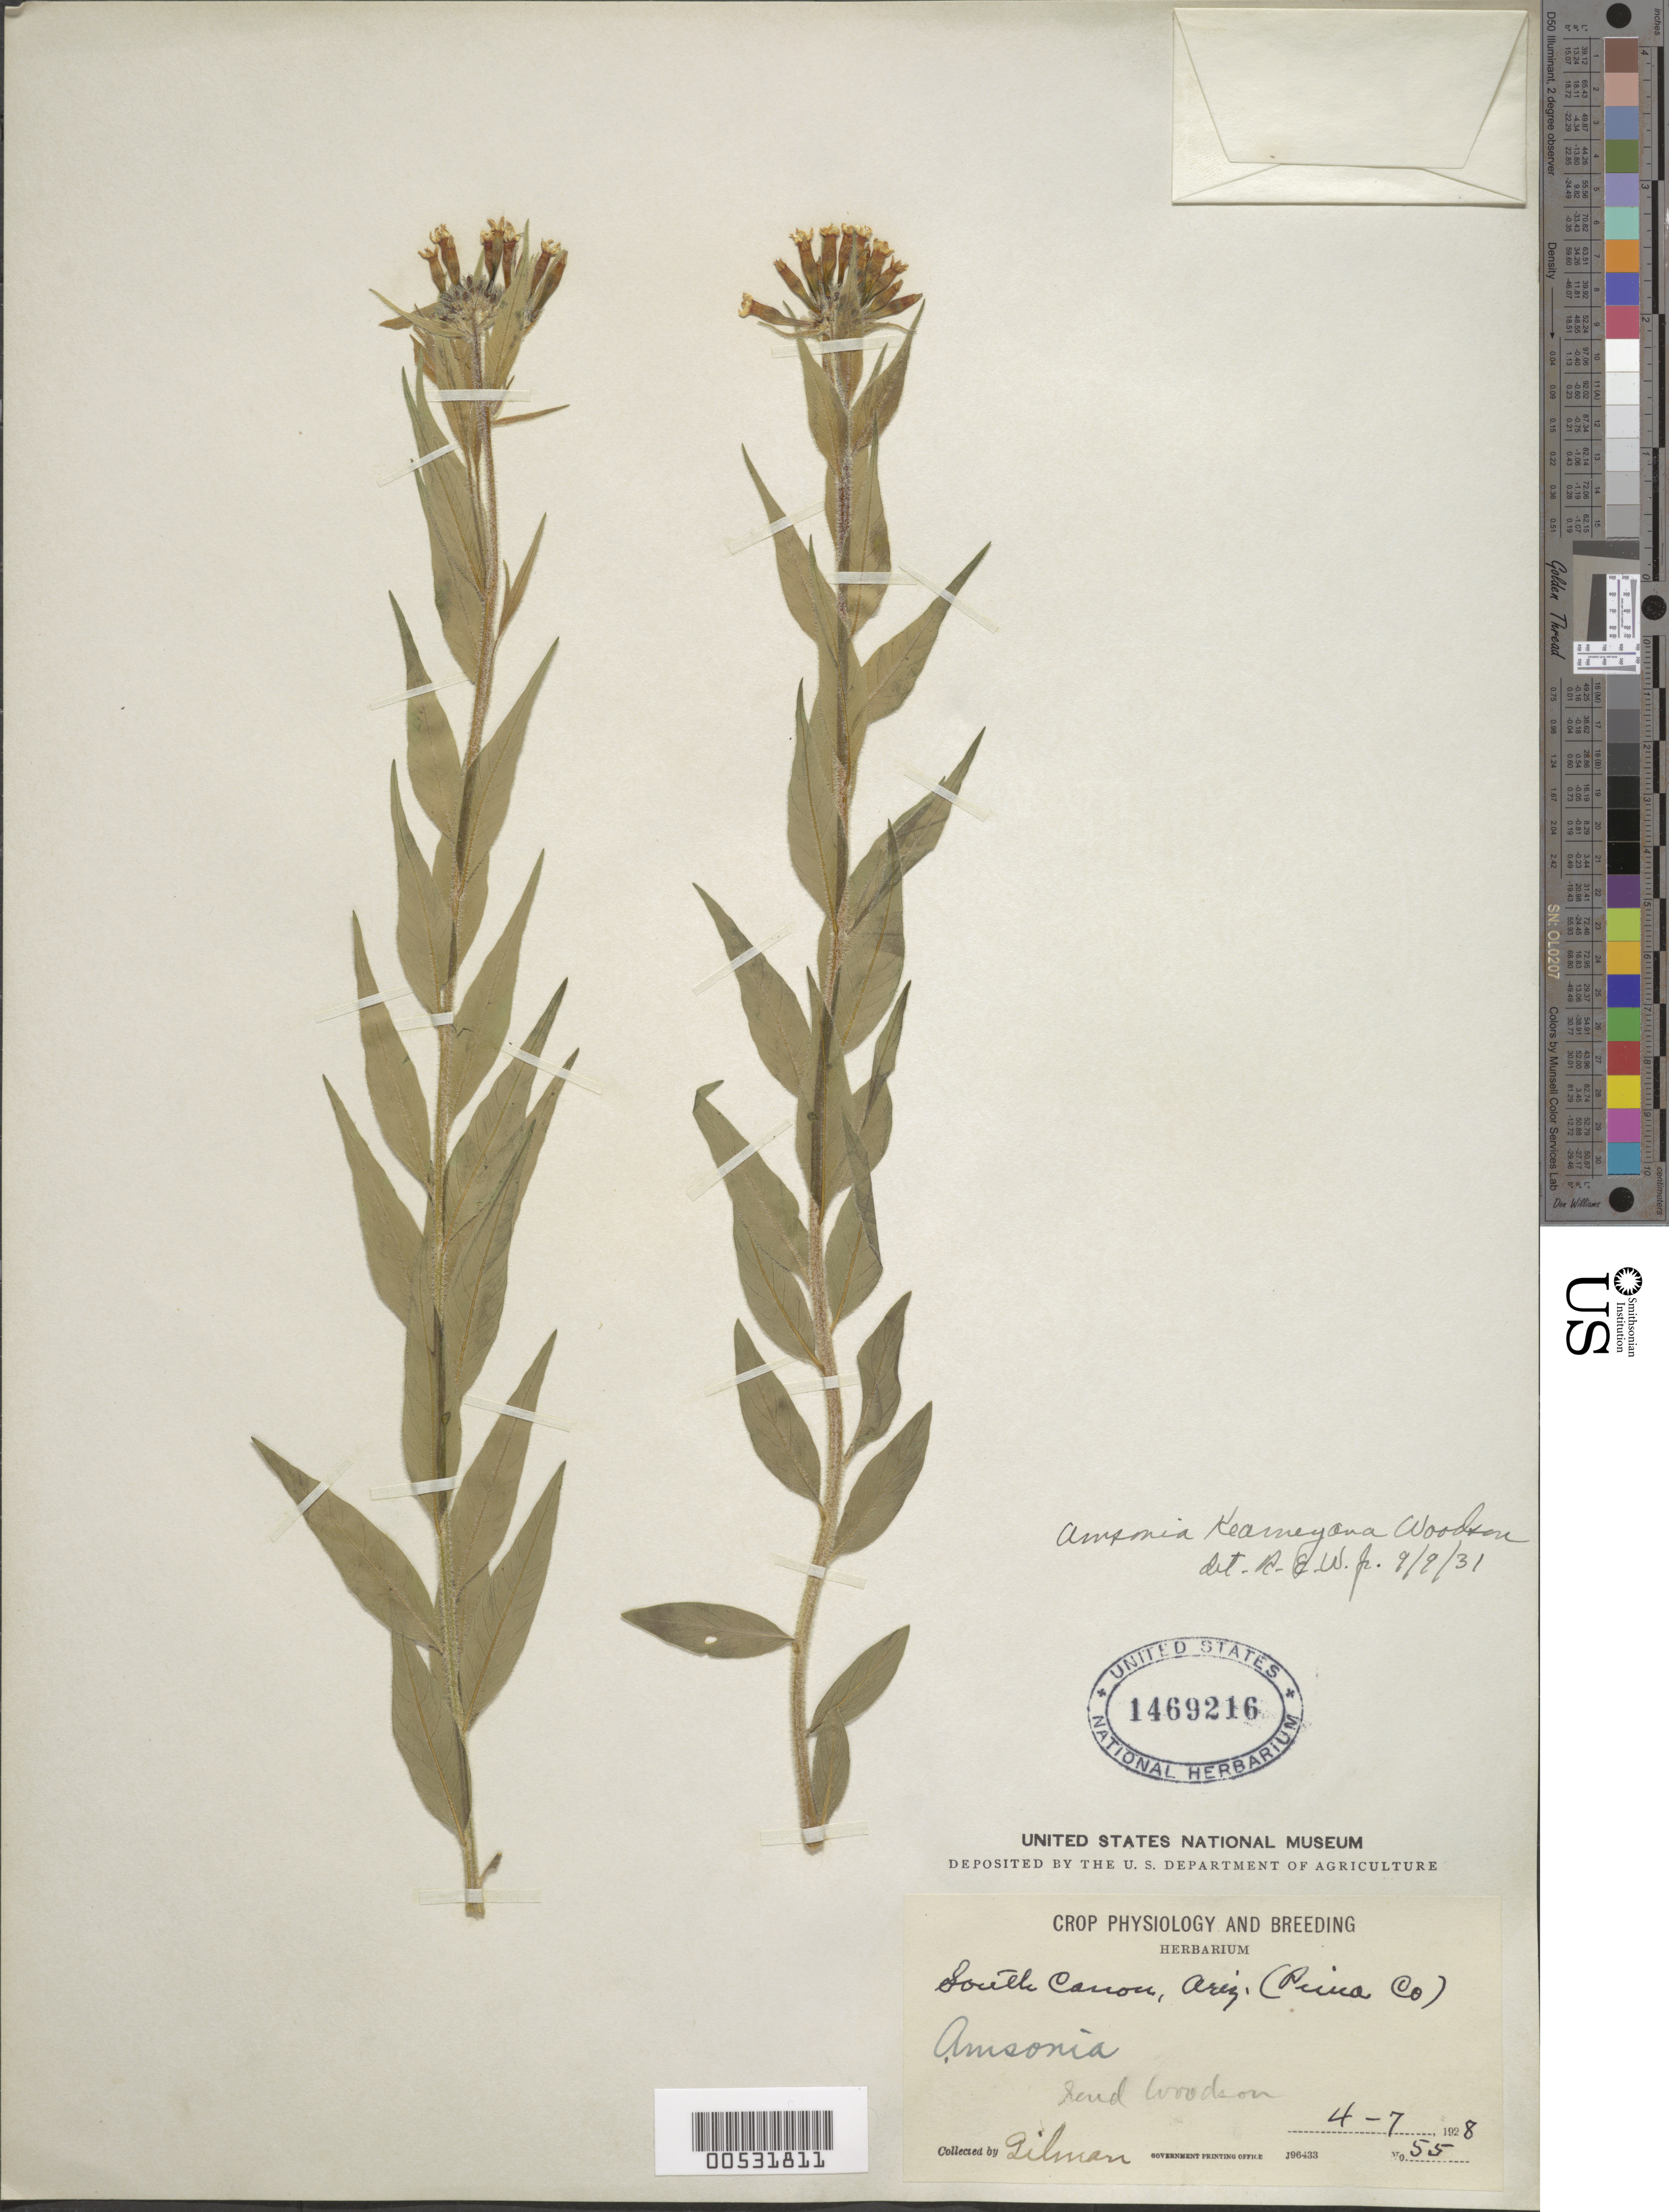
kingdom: Plantae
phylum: Tracheophyta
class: Magnoliopsida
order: Gentianales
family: Apocynaceae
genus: Amsonia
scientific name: Amsonia kearneyana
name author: Woodson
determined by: Woodson, R. E., Jr.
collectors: M. F. Gilman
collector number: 55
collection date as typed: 07 Apr 1928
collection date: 1928-04-07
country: United States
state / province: Arizona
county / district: Pima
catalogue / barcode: US 1469216